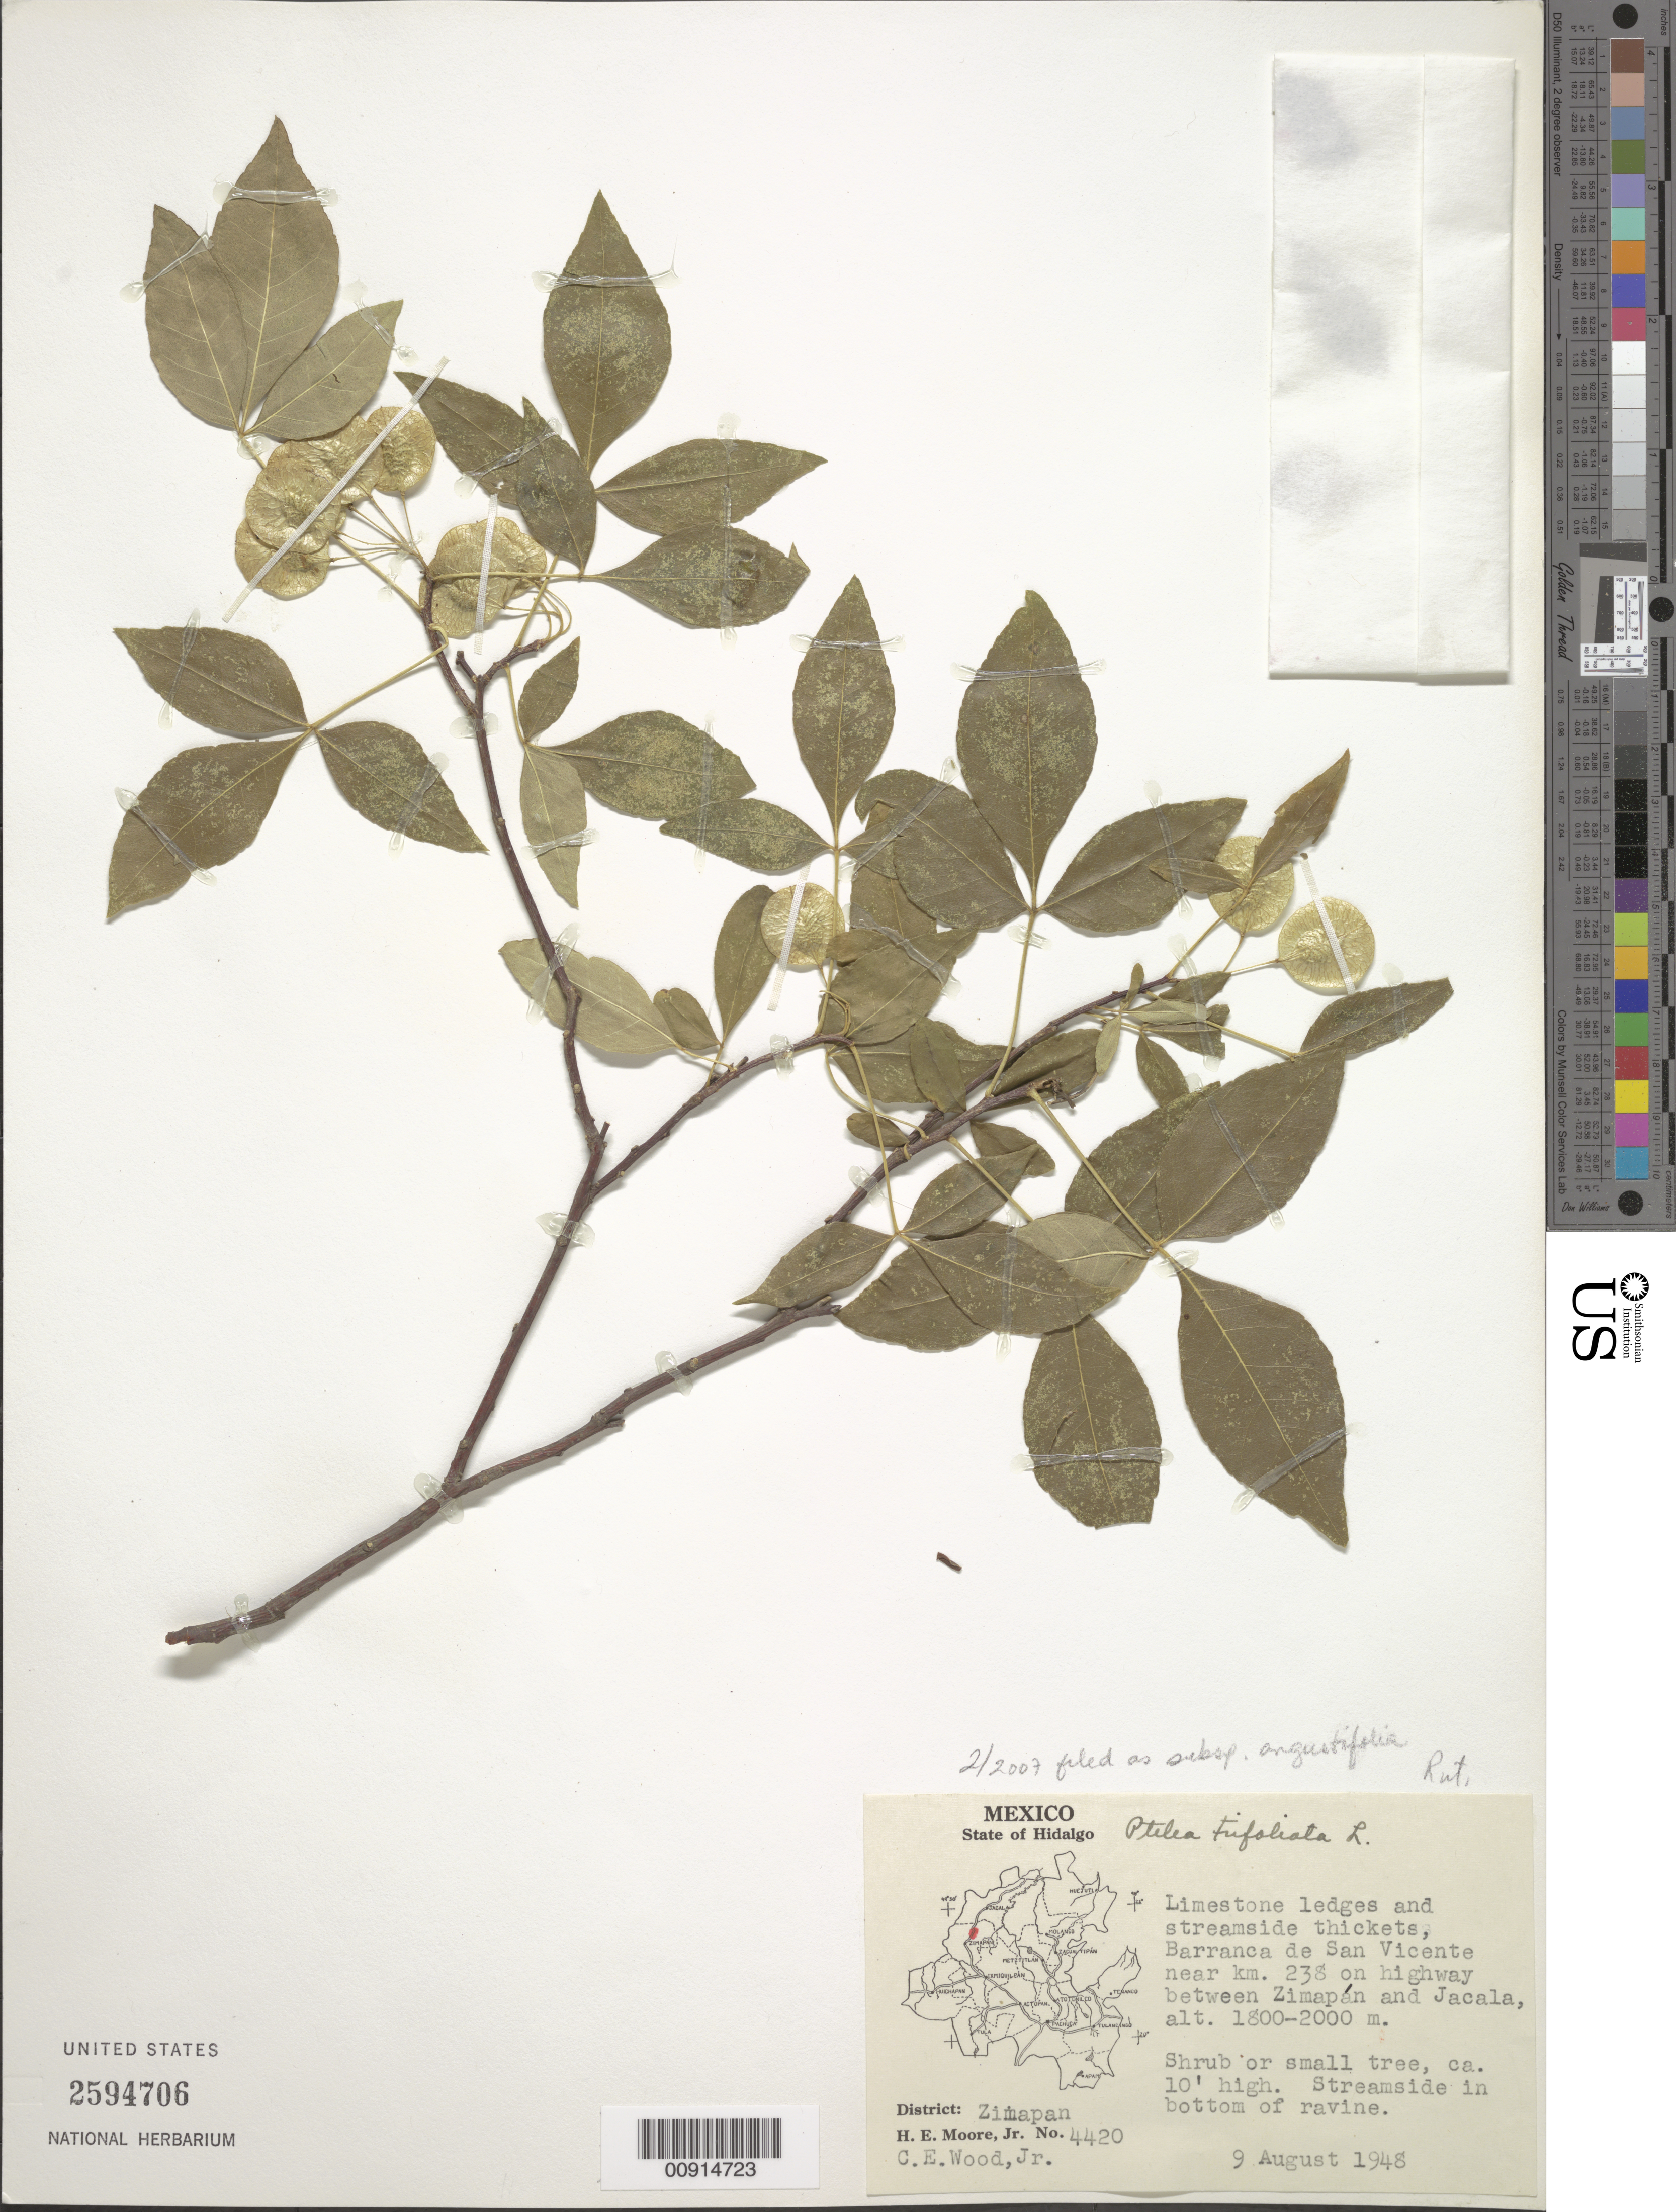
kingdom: Plantae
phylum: Tracheophyta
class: Magnoliopsida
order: Sapindales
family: Rutaceae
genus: Ptelea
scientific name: Ptelea trifoliata subsp. angustifolia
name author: (Benth.) V. L. Bailey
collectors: H. E. Moore & C. Wood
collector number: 4420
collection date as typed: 09 Aug 1948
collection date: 1948-08-09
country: Mexico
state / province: Hidalgo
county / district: Zimapán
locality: State Hidalgo: District Zimapán: Barranca de San Vicente near km. 238 on highway between Zimapán and Jacala.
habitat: Streamside in bottom of ravine. Limestone ledges and streamside thickets.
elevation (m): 2000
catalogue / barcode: US 2594706